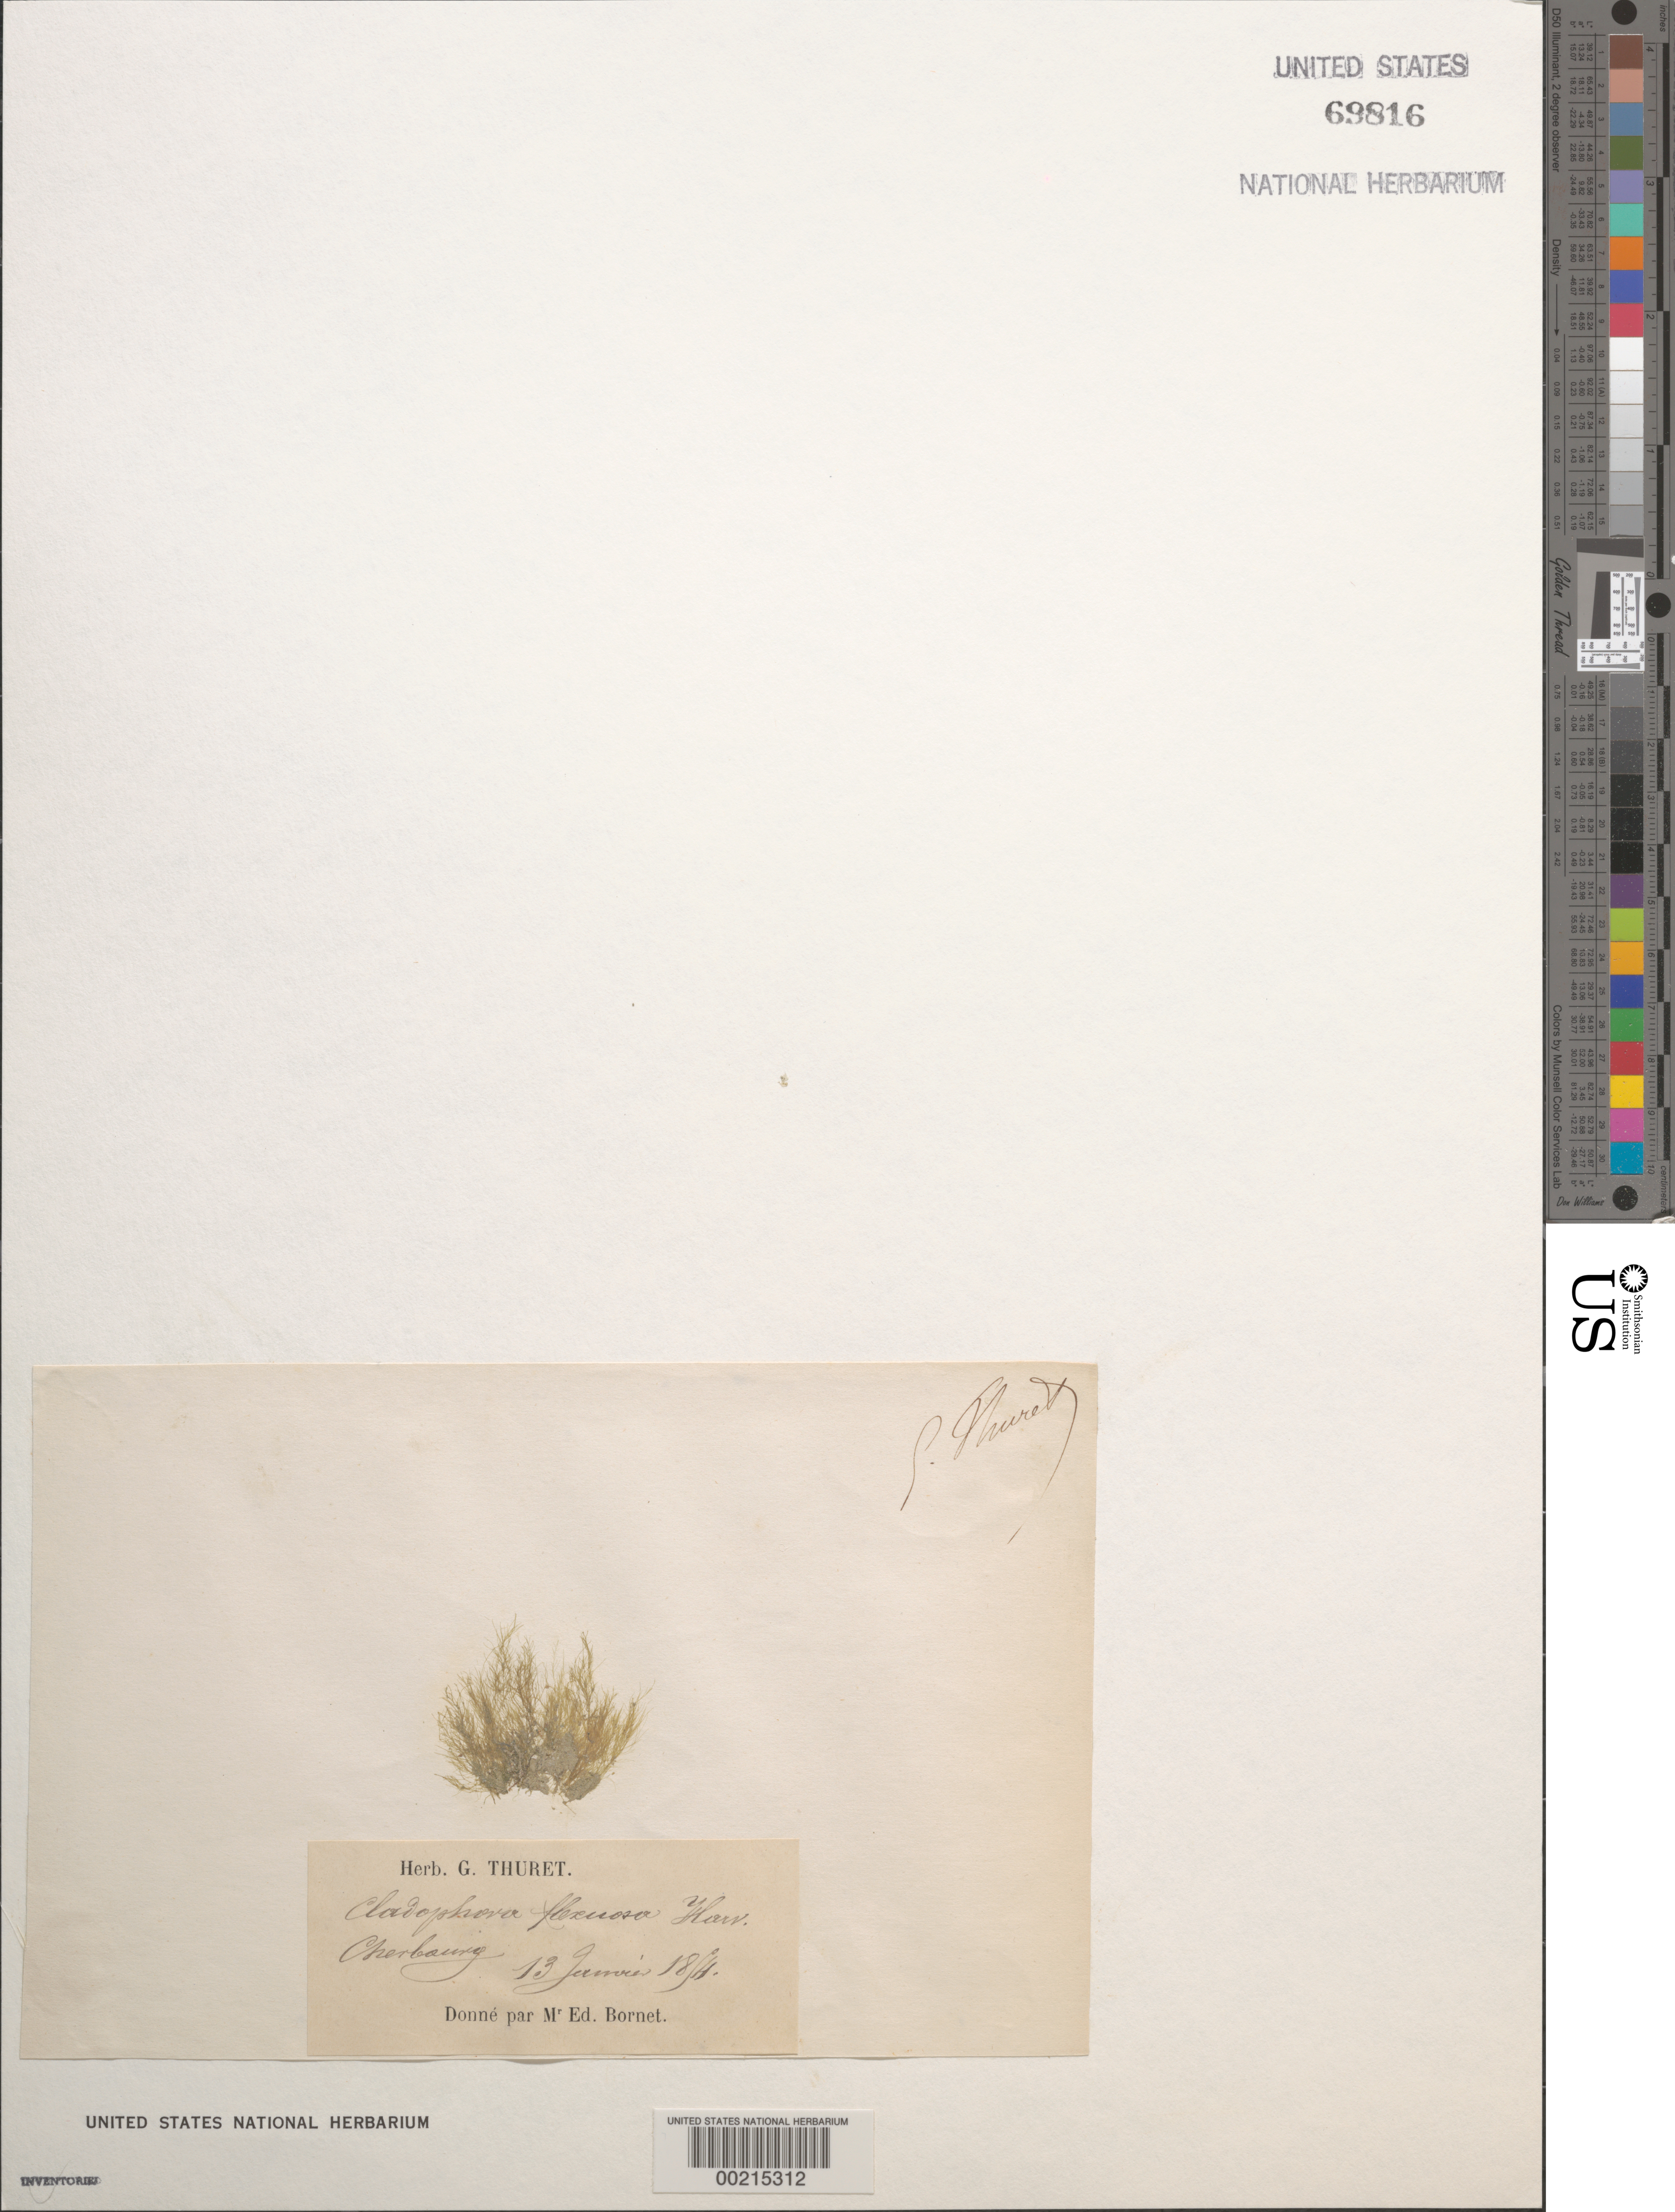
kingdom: Plantae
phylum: Chlorophyta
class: Ulvophyceae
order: Cladophorales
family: Cladophoraceae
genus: Cladophora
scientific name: Cladophora flexuosa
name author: (O.F. Muell.) Kütz.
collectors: G. A. Thuret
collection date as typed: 13 Jan 1854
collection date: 1854-01-13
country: France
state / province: Normandie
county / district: Manche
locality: Cherbourg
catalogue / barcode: US 69816